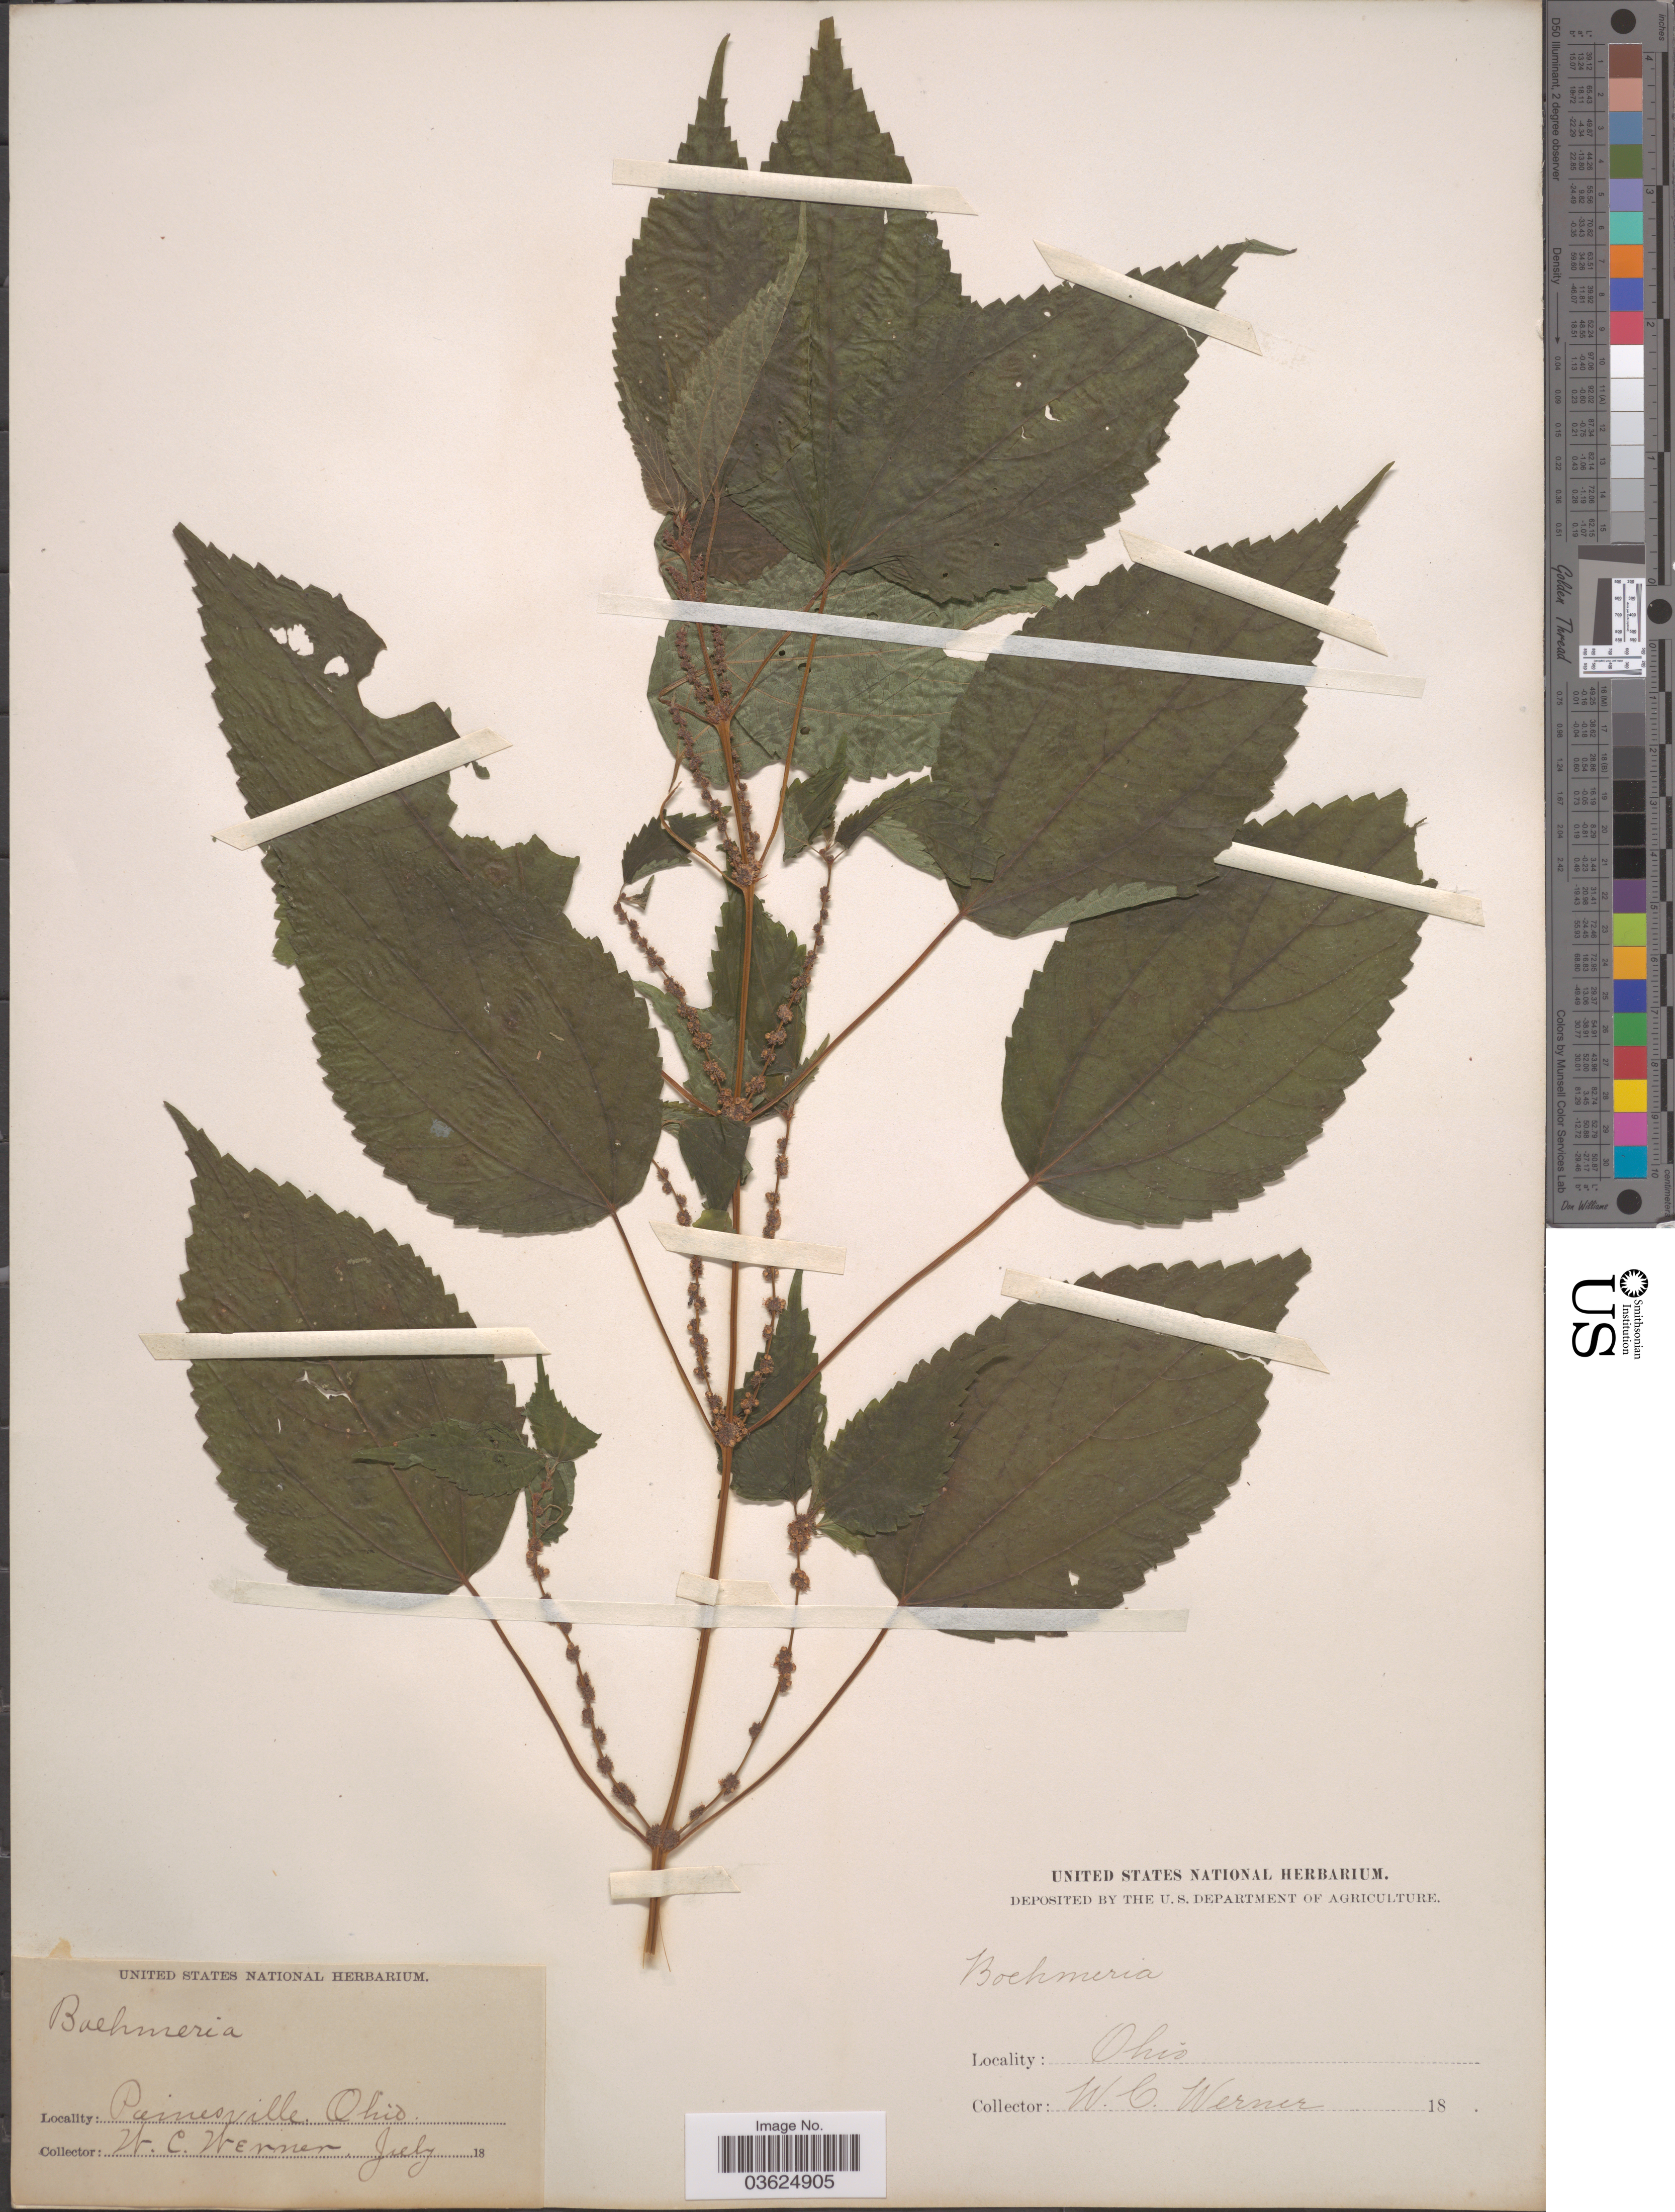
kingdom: Plantae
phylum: Tracheophyta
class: Magnoliopsida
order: Rosales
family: Urticaceae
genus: Boehmeria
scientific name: Boehmeria cylindrica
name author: (L.) Sw.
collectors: W. Werner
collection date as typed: July 18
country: United States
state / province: Ohio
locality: Painesville.